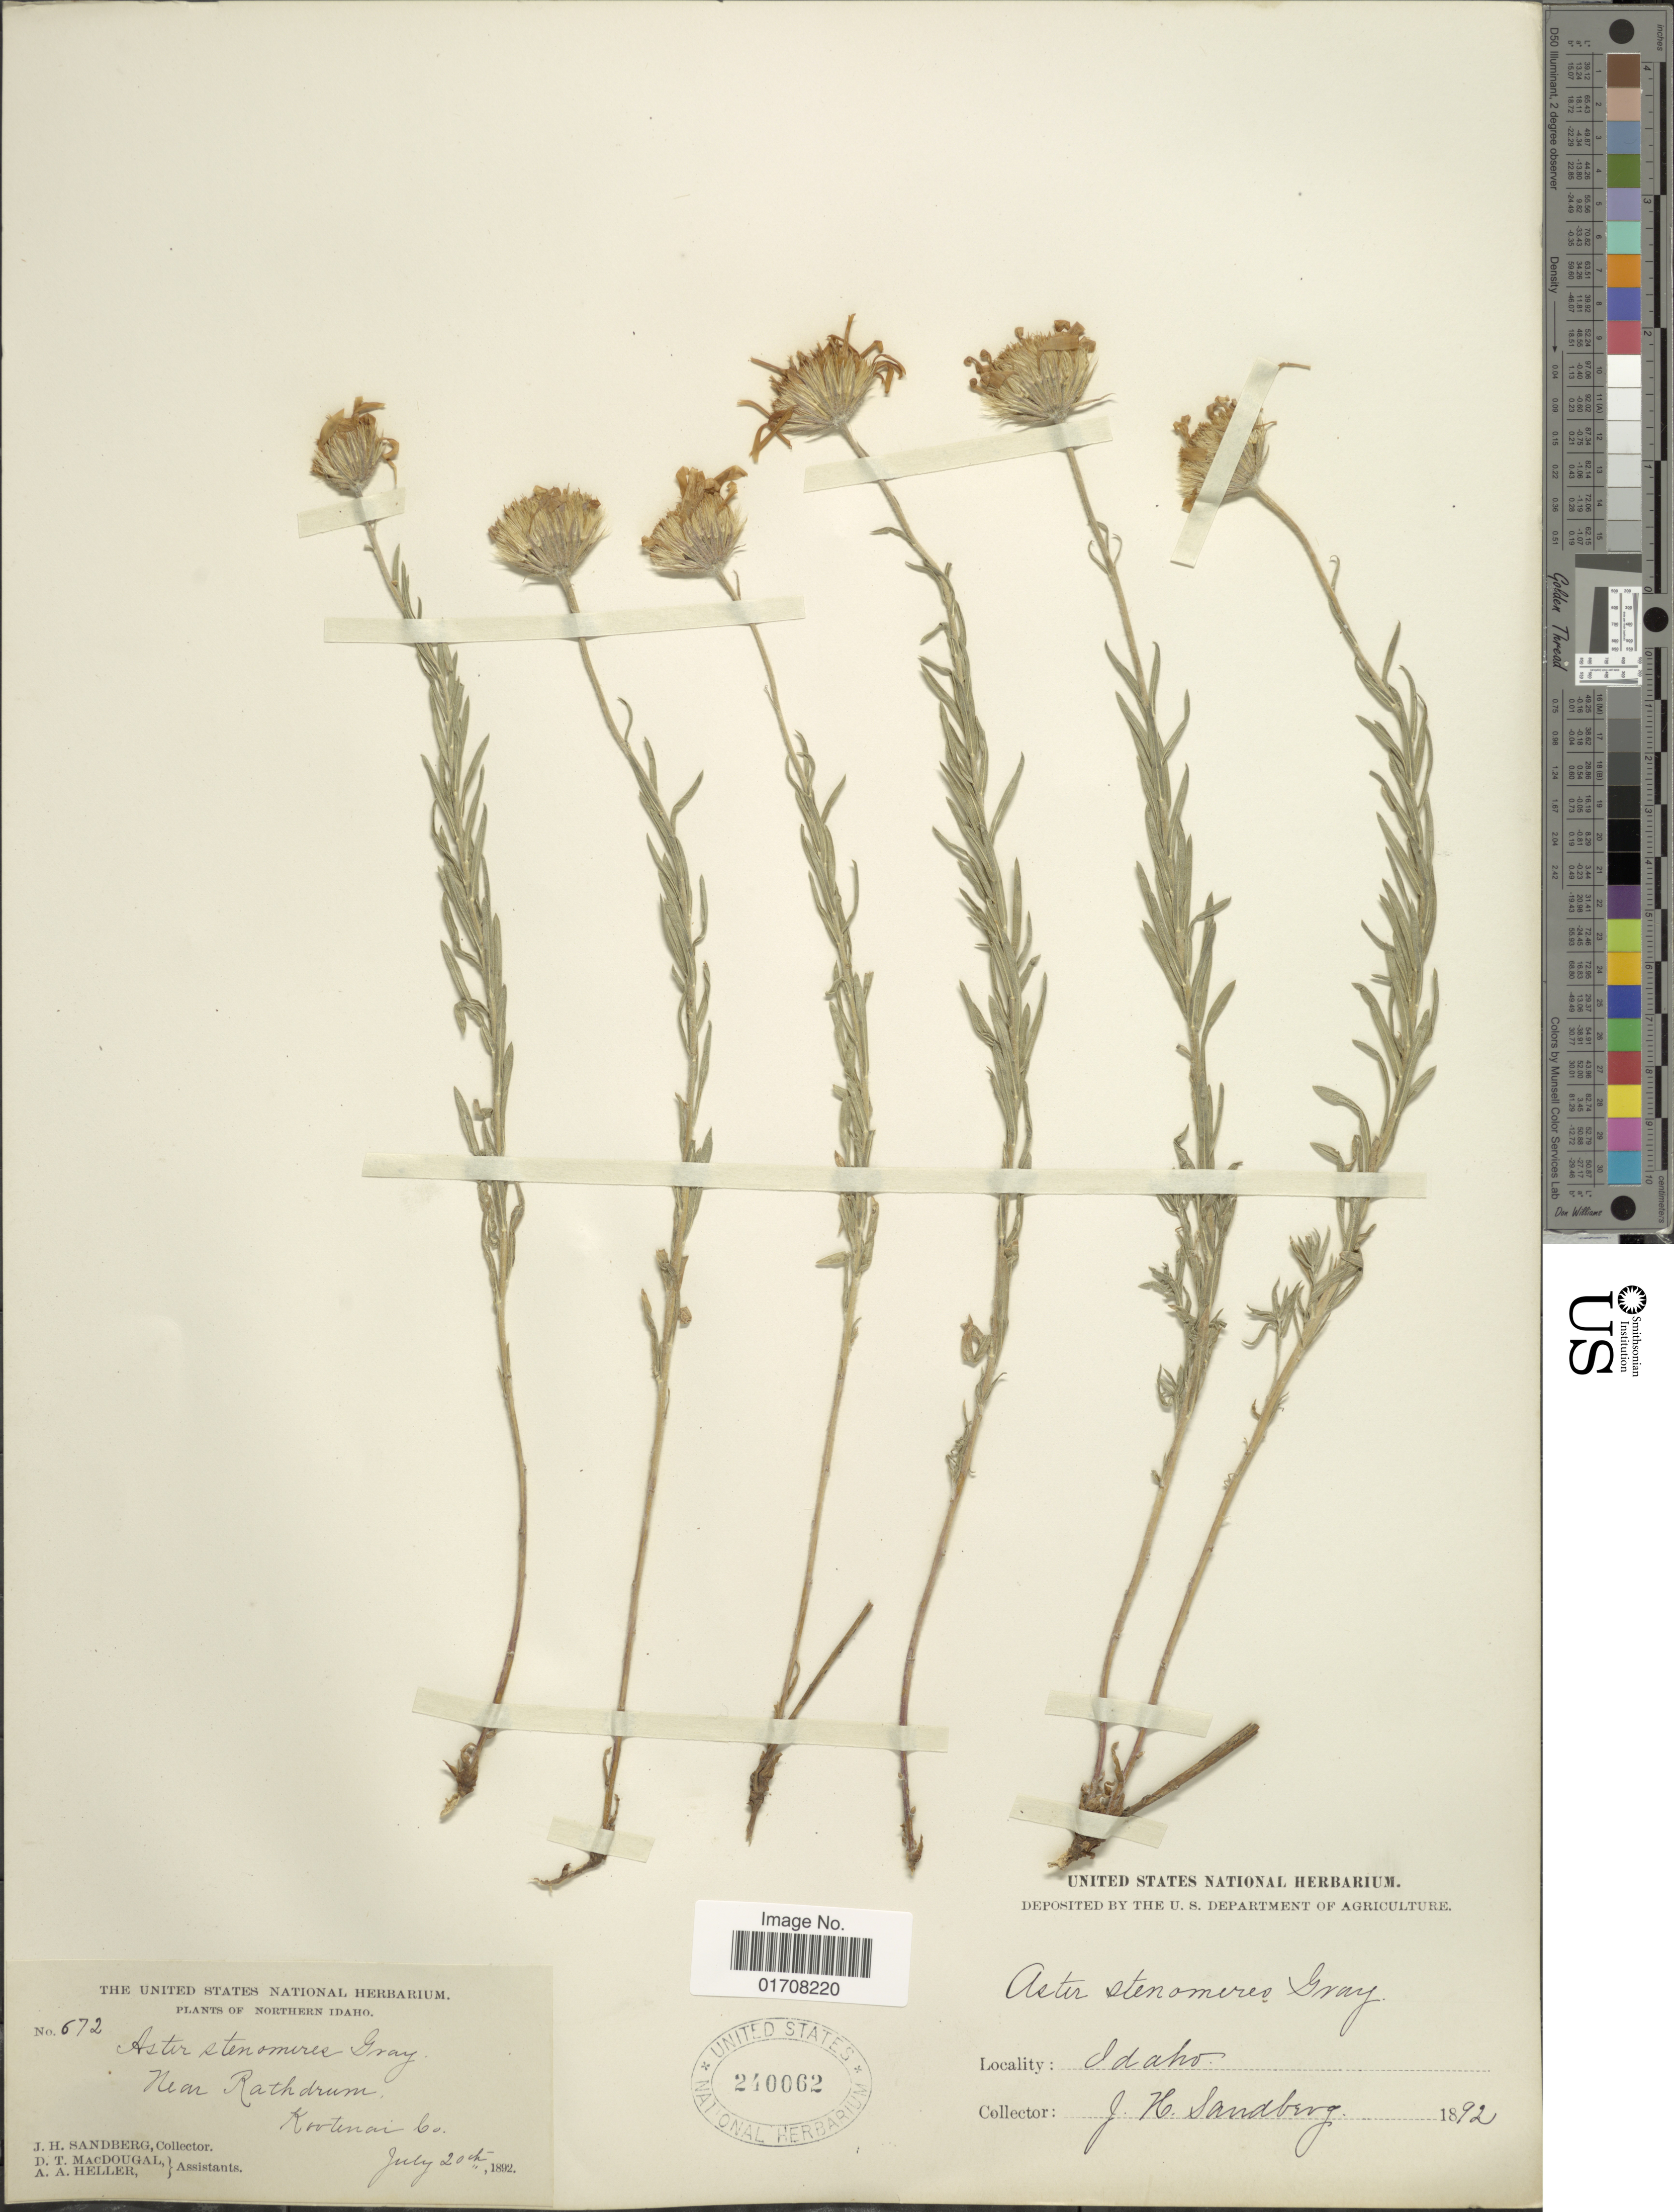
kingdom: Plantae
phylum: Tracheophyta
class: Magnoliopsida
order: Asterales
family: Asteraceae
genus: Ionactis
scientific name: Ionactis stenomeres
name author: (A. Gray) Greene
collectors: J. H. Sandberg, D. T. MacDougal & A. A. Heller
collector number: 672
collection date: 1892-07-20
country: United States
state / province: Idaho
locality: Northern Idaho, near Rathdrum, Kootenai Co.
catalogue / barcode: US 240062